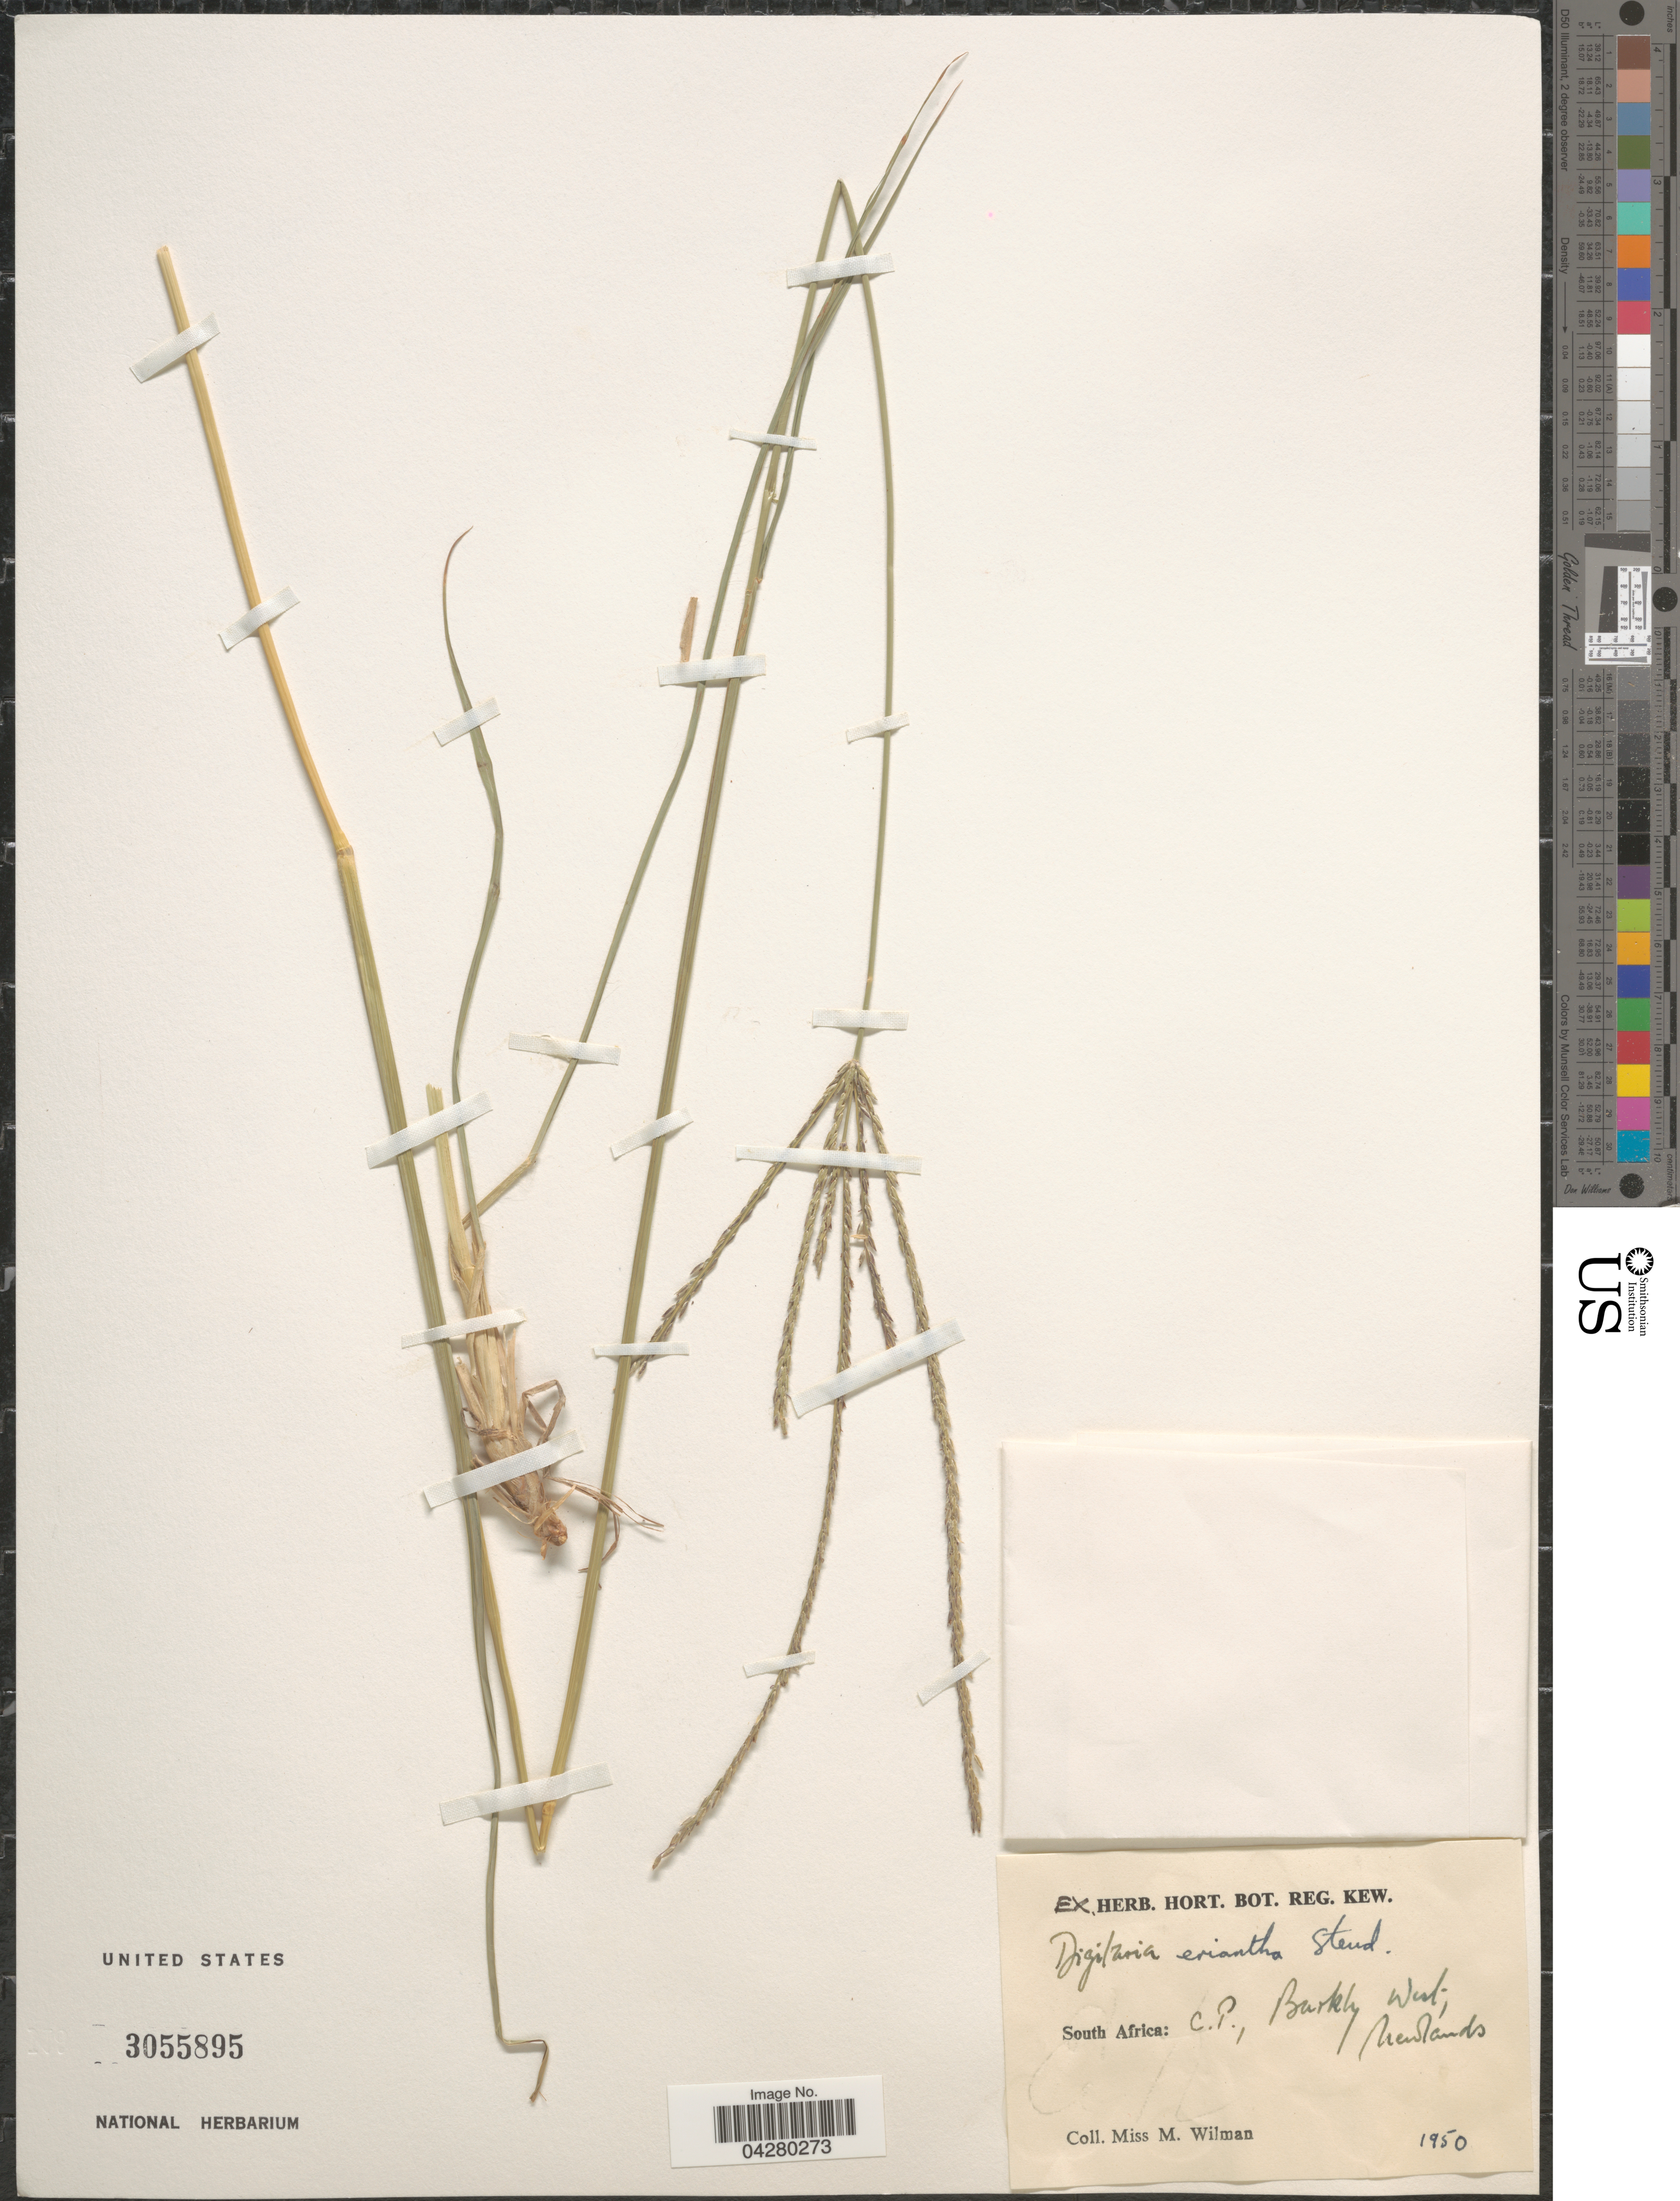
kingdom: Plantae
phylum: Tracheophyta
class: Liliopsida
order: Poales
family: Poaceae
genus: Digitaria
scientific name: Digitaria eriantha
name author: Steud.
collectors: M. Wilman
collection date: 1950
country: South Africa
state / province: Northern Cape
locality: C. P., Barkly West, Newlands.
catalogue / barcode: US 3055895